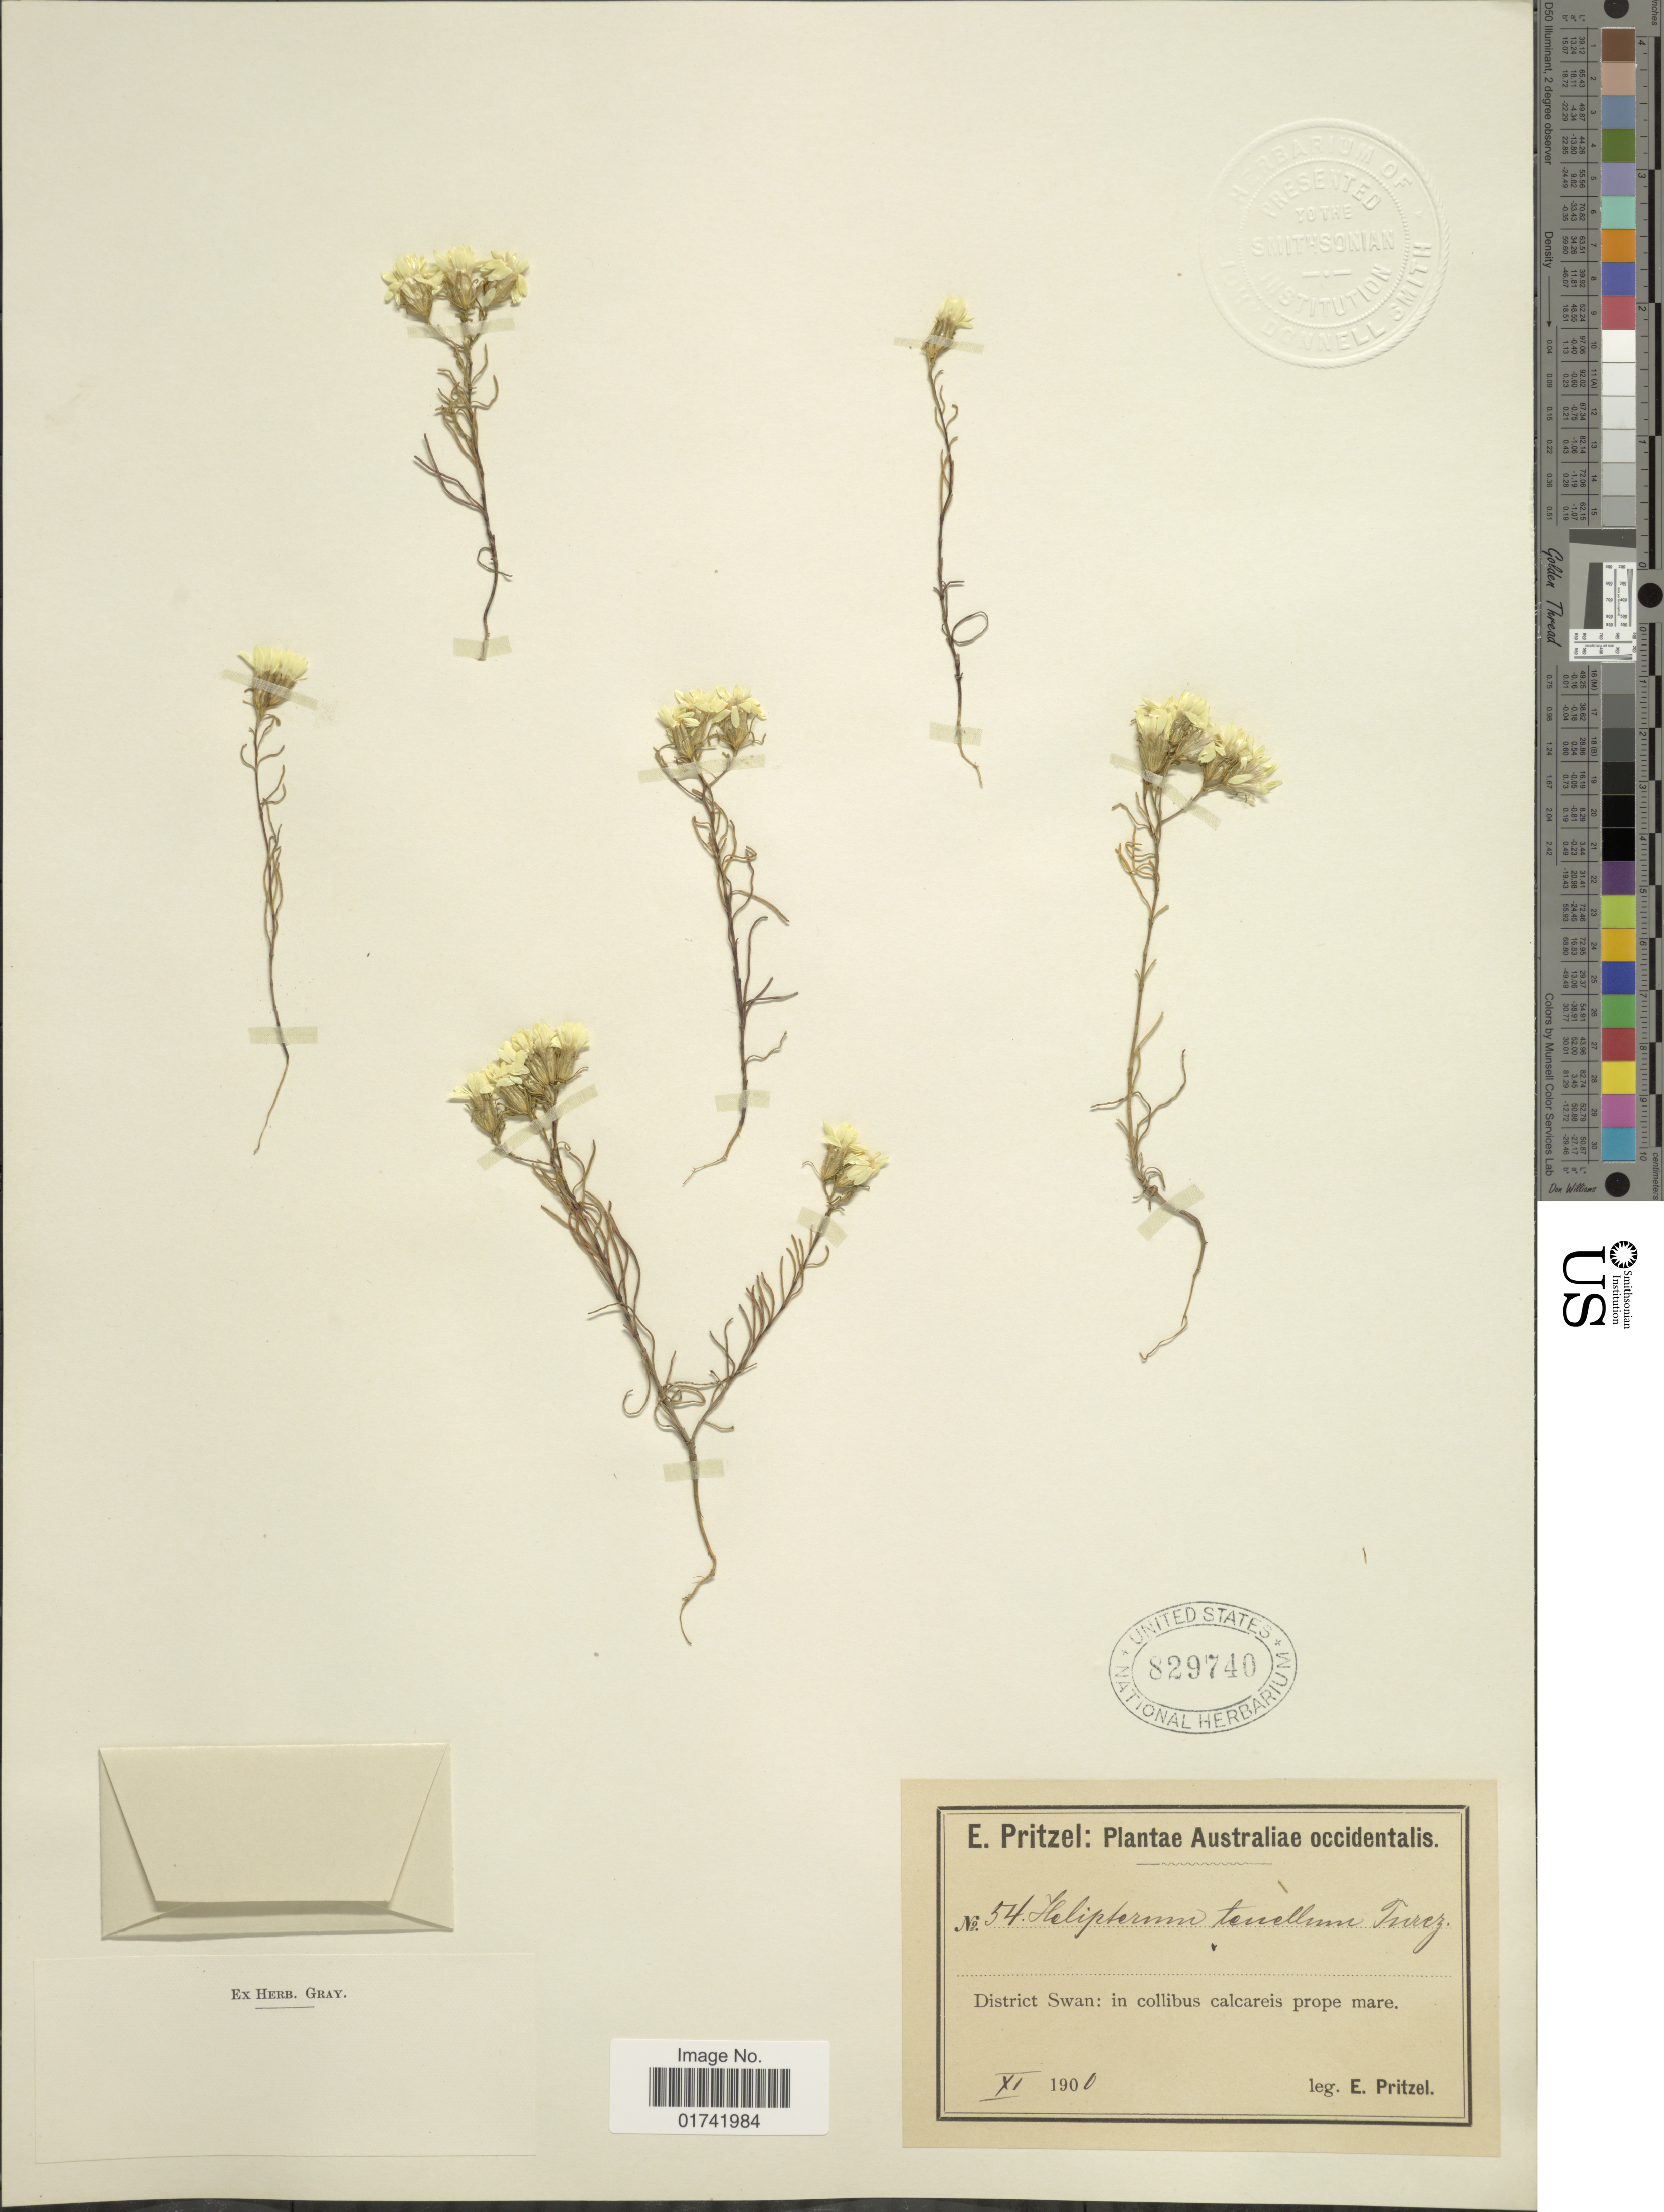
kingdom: Plantae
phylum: Tracheophyta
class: Magnoliopsida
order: Asterales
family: Asteraceae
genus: Erymophyllum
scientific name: Erymophyllum tenellum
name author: (Turcz.) Paul G. Wilson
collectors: E. G. Pritzel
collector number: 54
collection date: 1900-11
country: Australia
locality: District Swan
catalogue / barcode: US 829740